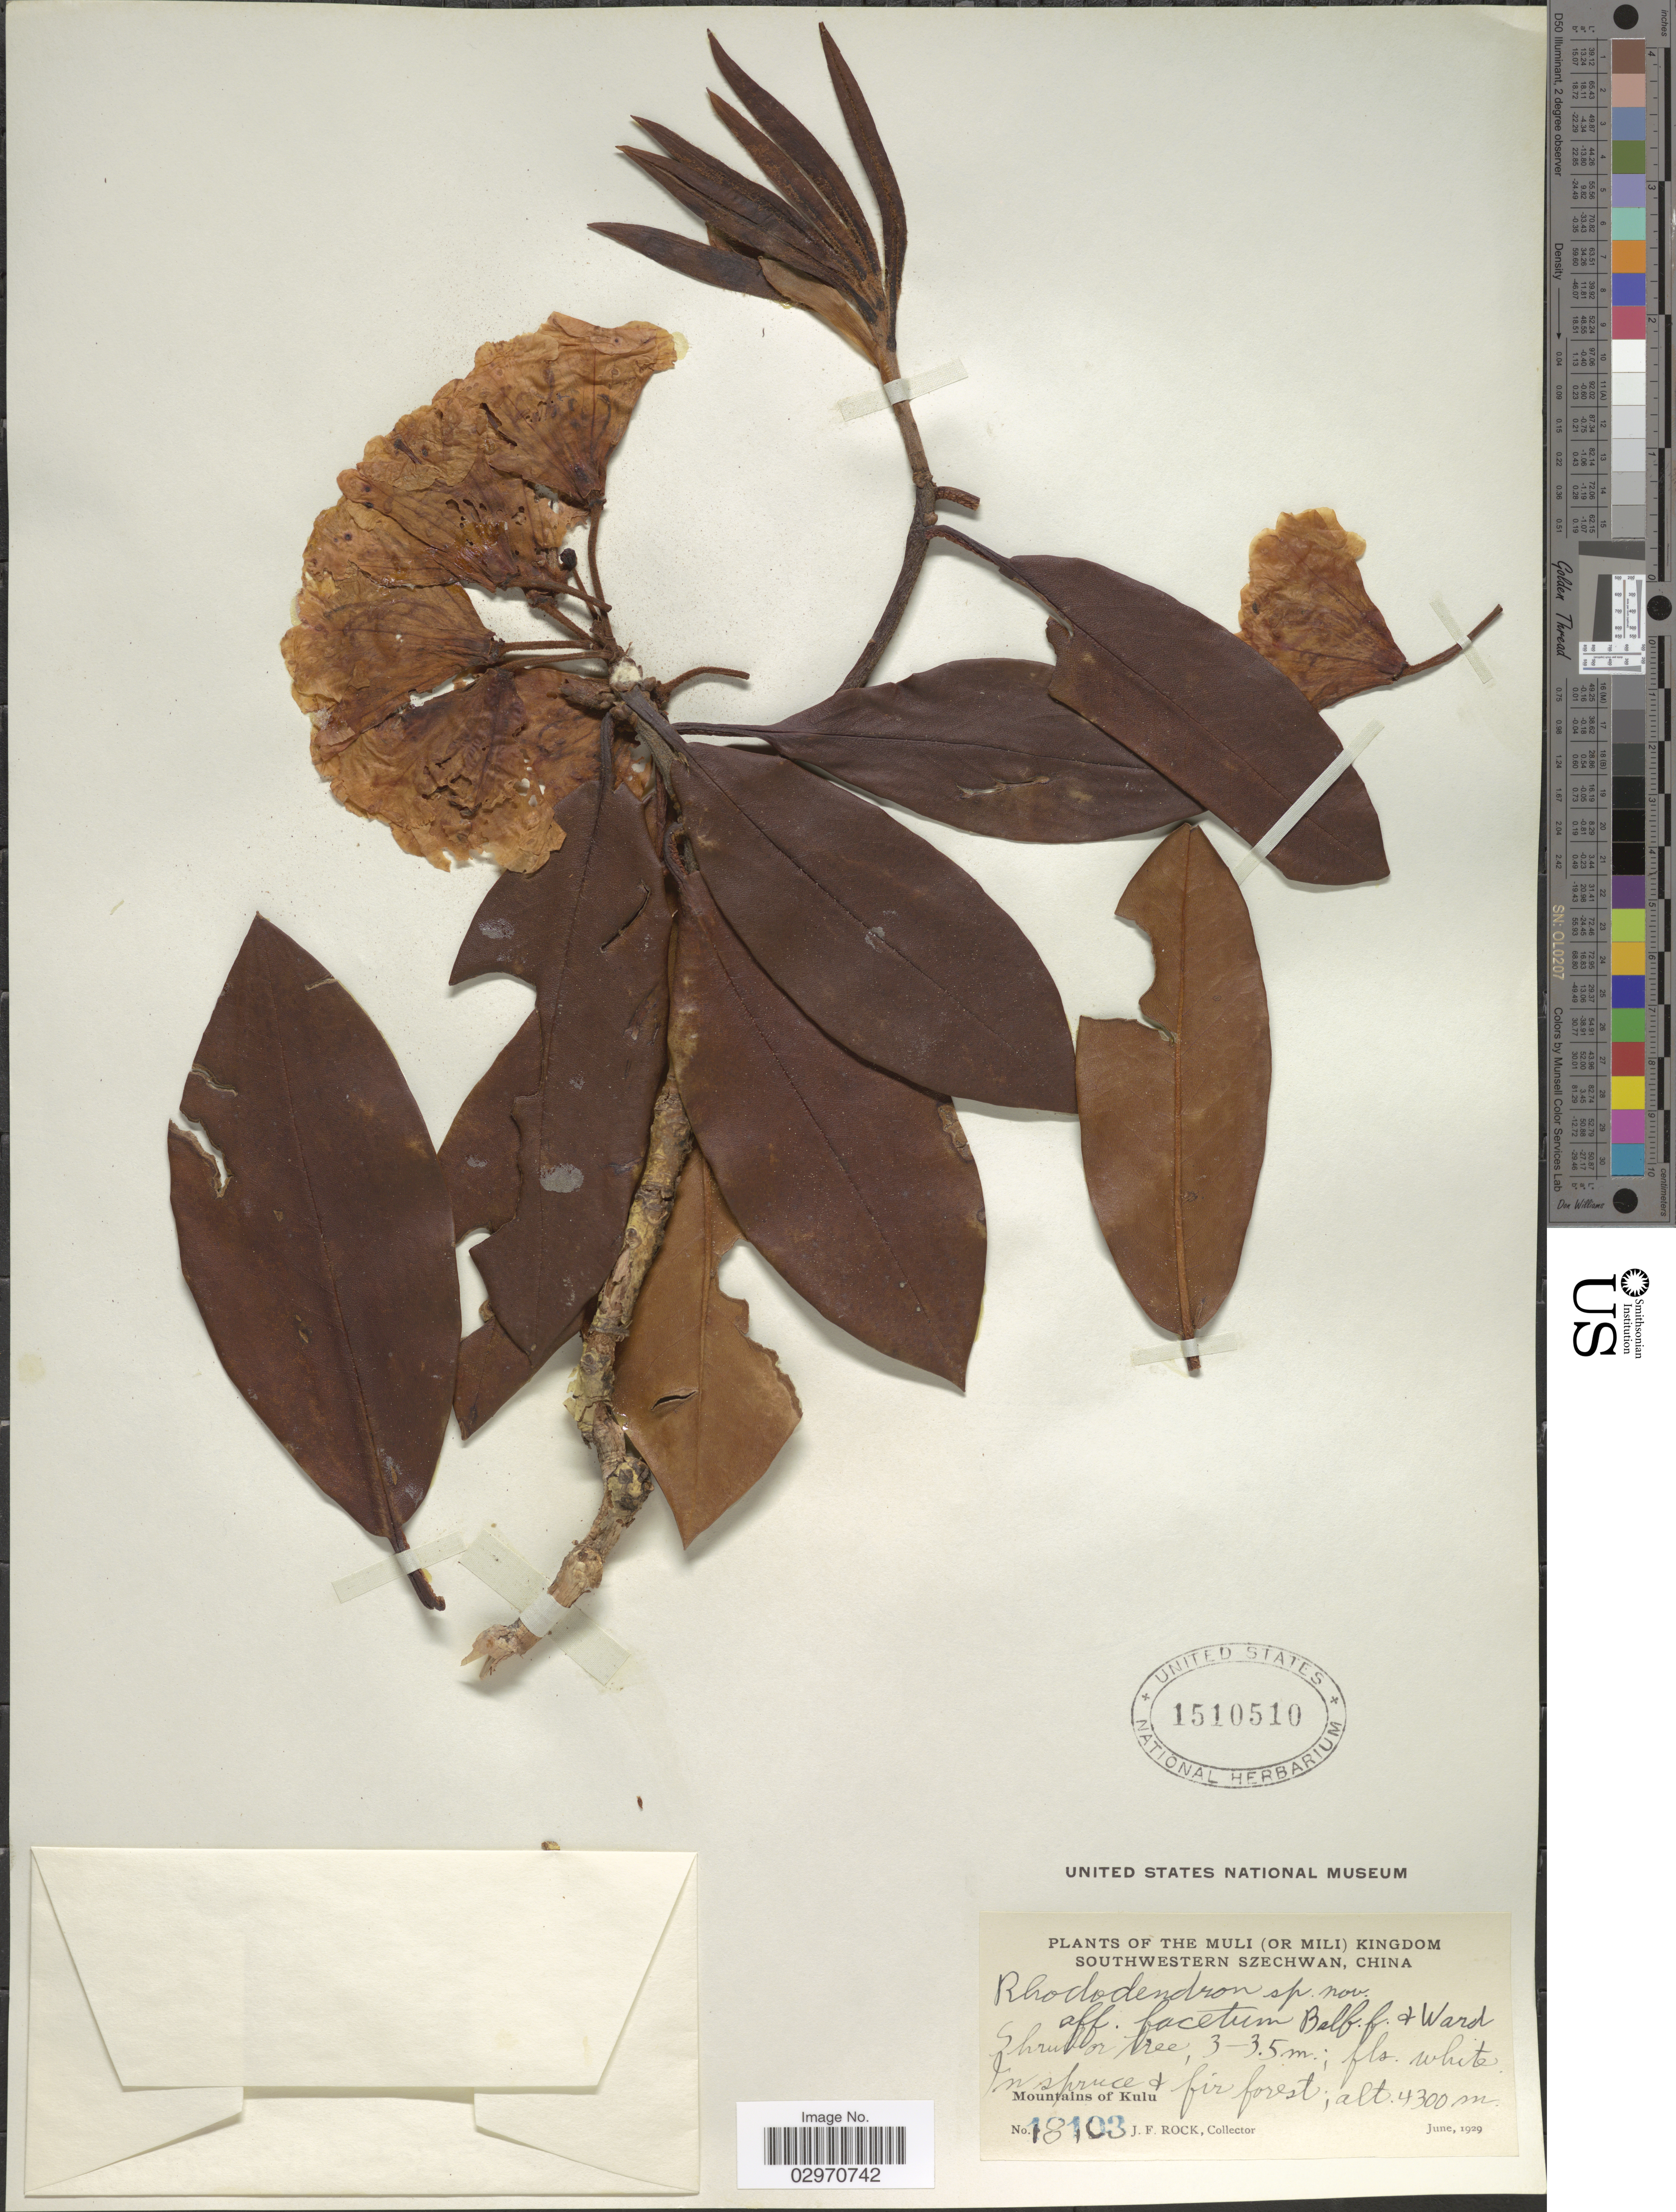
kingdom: Plantae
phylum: Tracheophyta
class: Magnoliopsida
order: Ericales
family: Ericaceae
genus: Rhododendron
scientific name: Rhododendron facetum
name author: Balf. f. & Ward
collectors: J. Rock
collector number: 18103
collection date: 1929-06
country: China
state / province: Sichuan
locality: The Muli (or Mili) Kingdom, Southwestern Szechwan. Mountains of Kulu.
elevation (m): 4300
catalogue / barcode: US 1510510